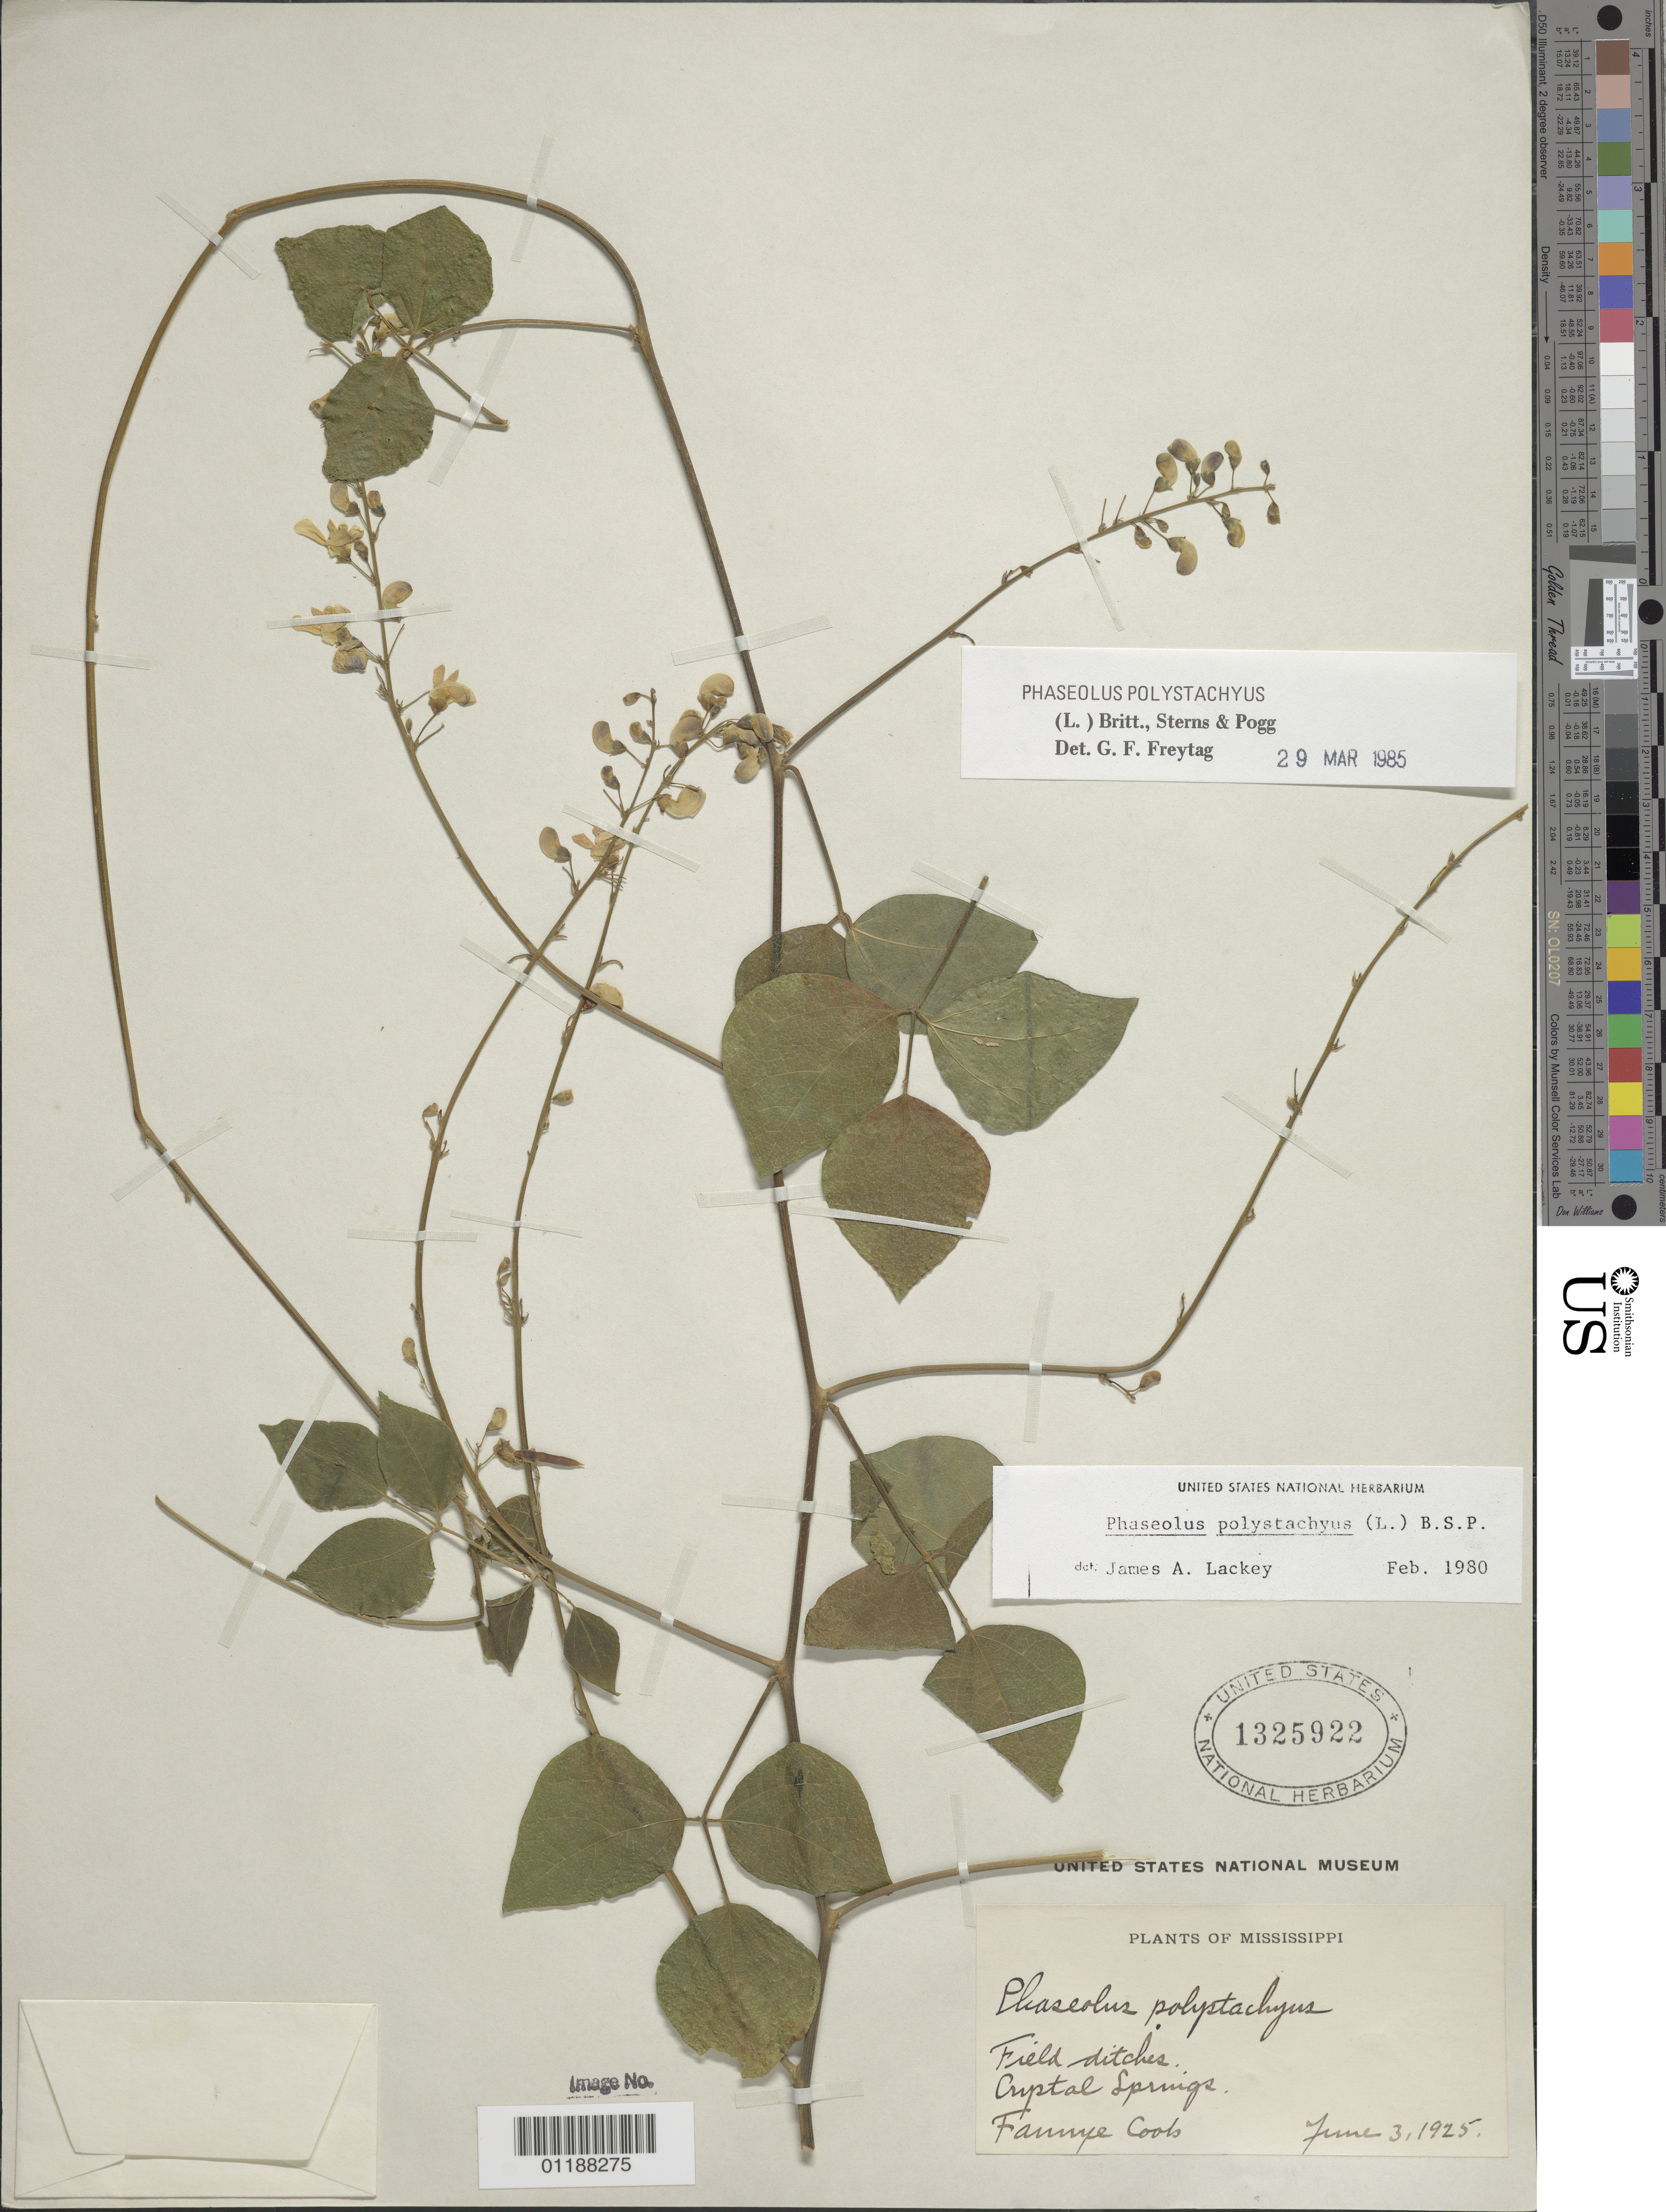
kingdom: Plantae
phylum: Tracheophyta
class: Magnoliopsida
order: Fabales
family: Fabaceae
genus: Phaseolus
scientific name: Phaseolus polystachios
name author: (L.) Britton, Stearns & Poggenb.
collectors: F. A. Cook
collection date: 1925-06-03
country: United States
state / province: Mississippi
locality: Field ditches, Crystal Springs.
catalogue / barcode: US 1325922